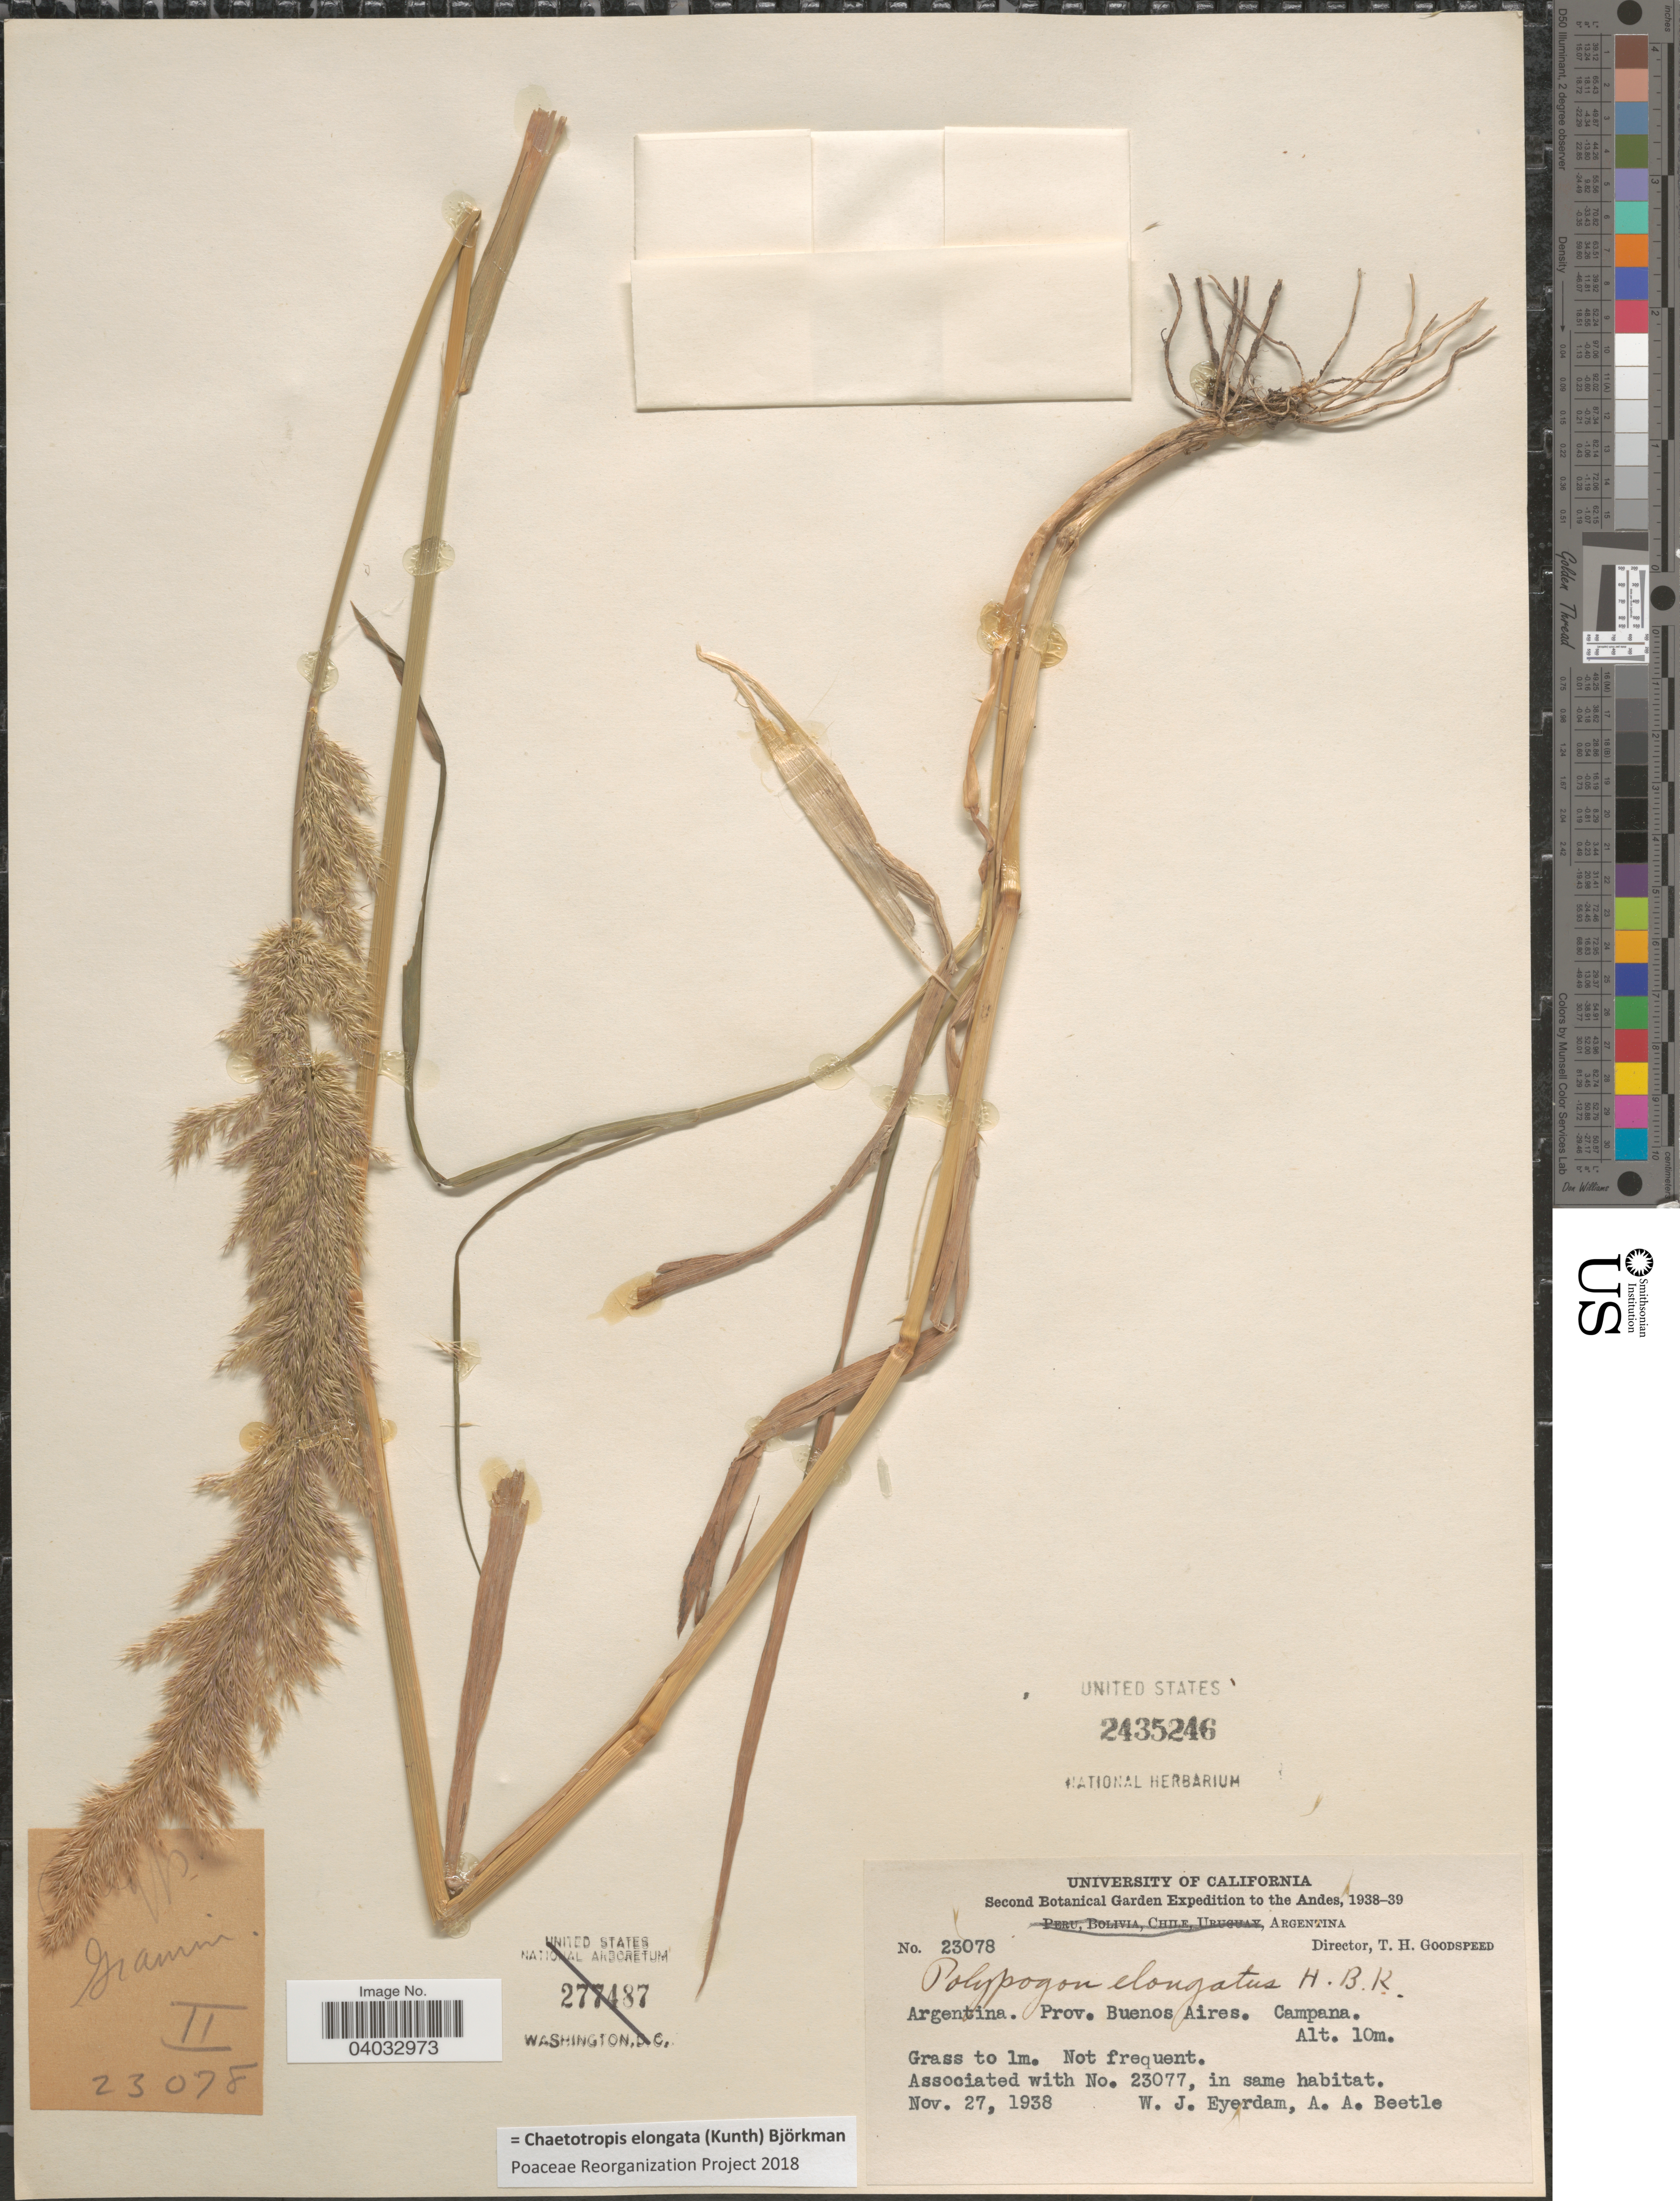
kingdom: Plantae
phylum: Tracheophyta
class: Liliopsida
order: Poales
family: Poaceae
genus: Chaetotropis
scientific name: Chaetotropis elongata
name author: (Kunth) Björkman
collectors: W. J. Eyerdam & A. A. Beetle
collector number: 23078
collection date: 1938-11-27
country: Argentina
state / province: Buenos Aires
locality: The Andes. Campana.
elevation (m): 10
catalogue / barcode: US 2435246